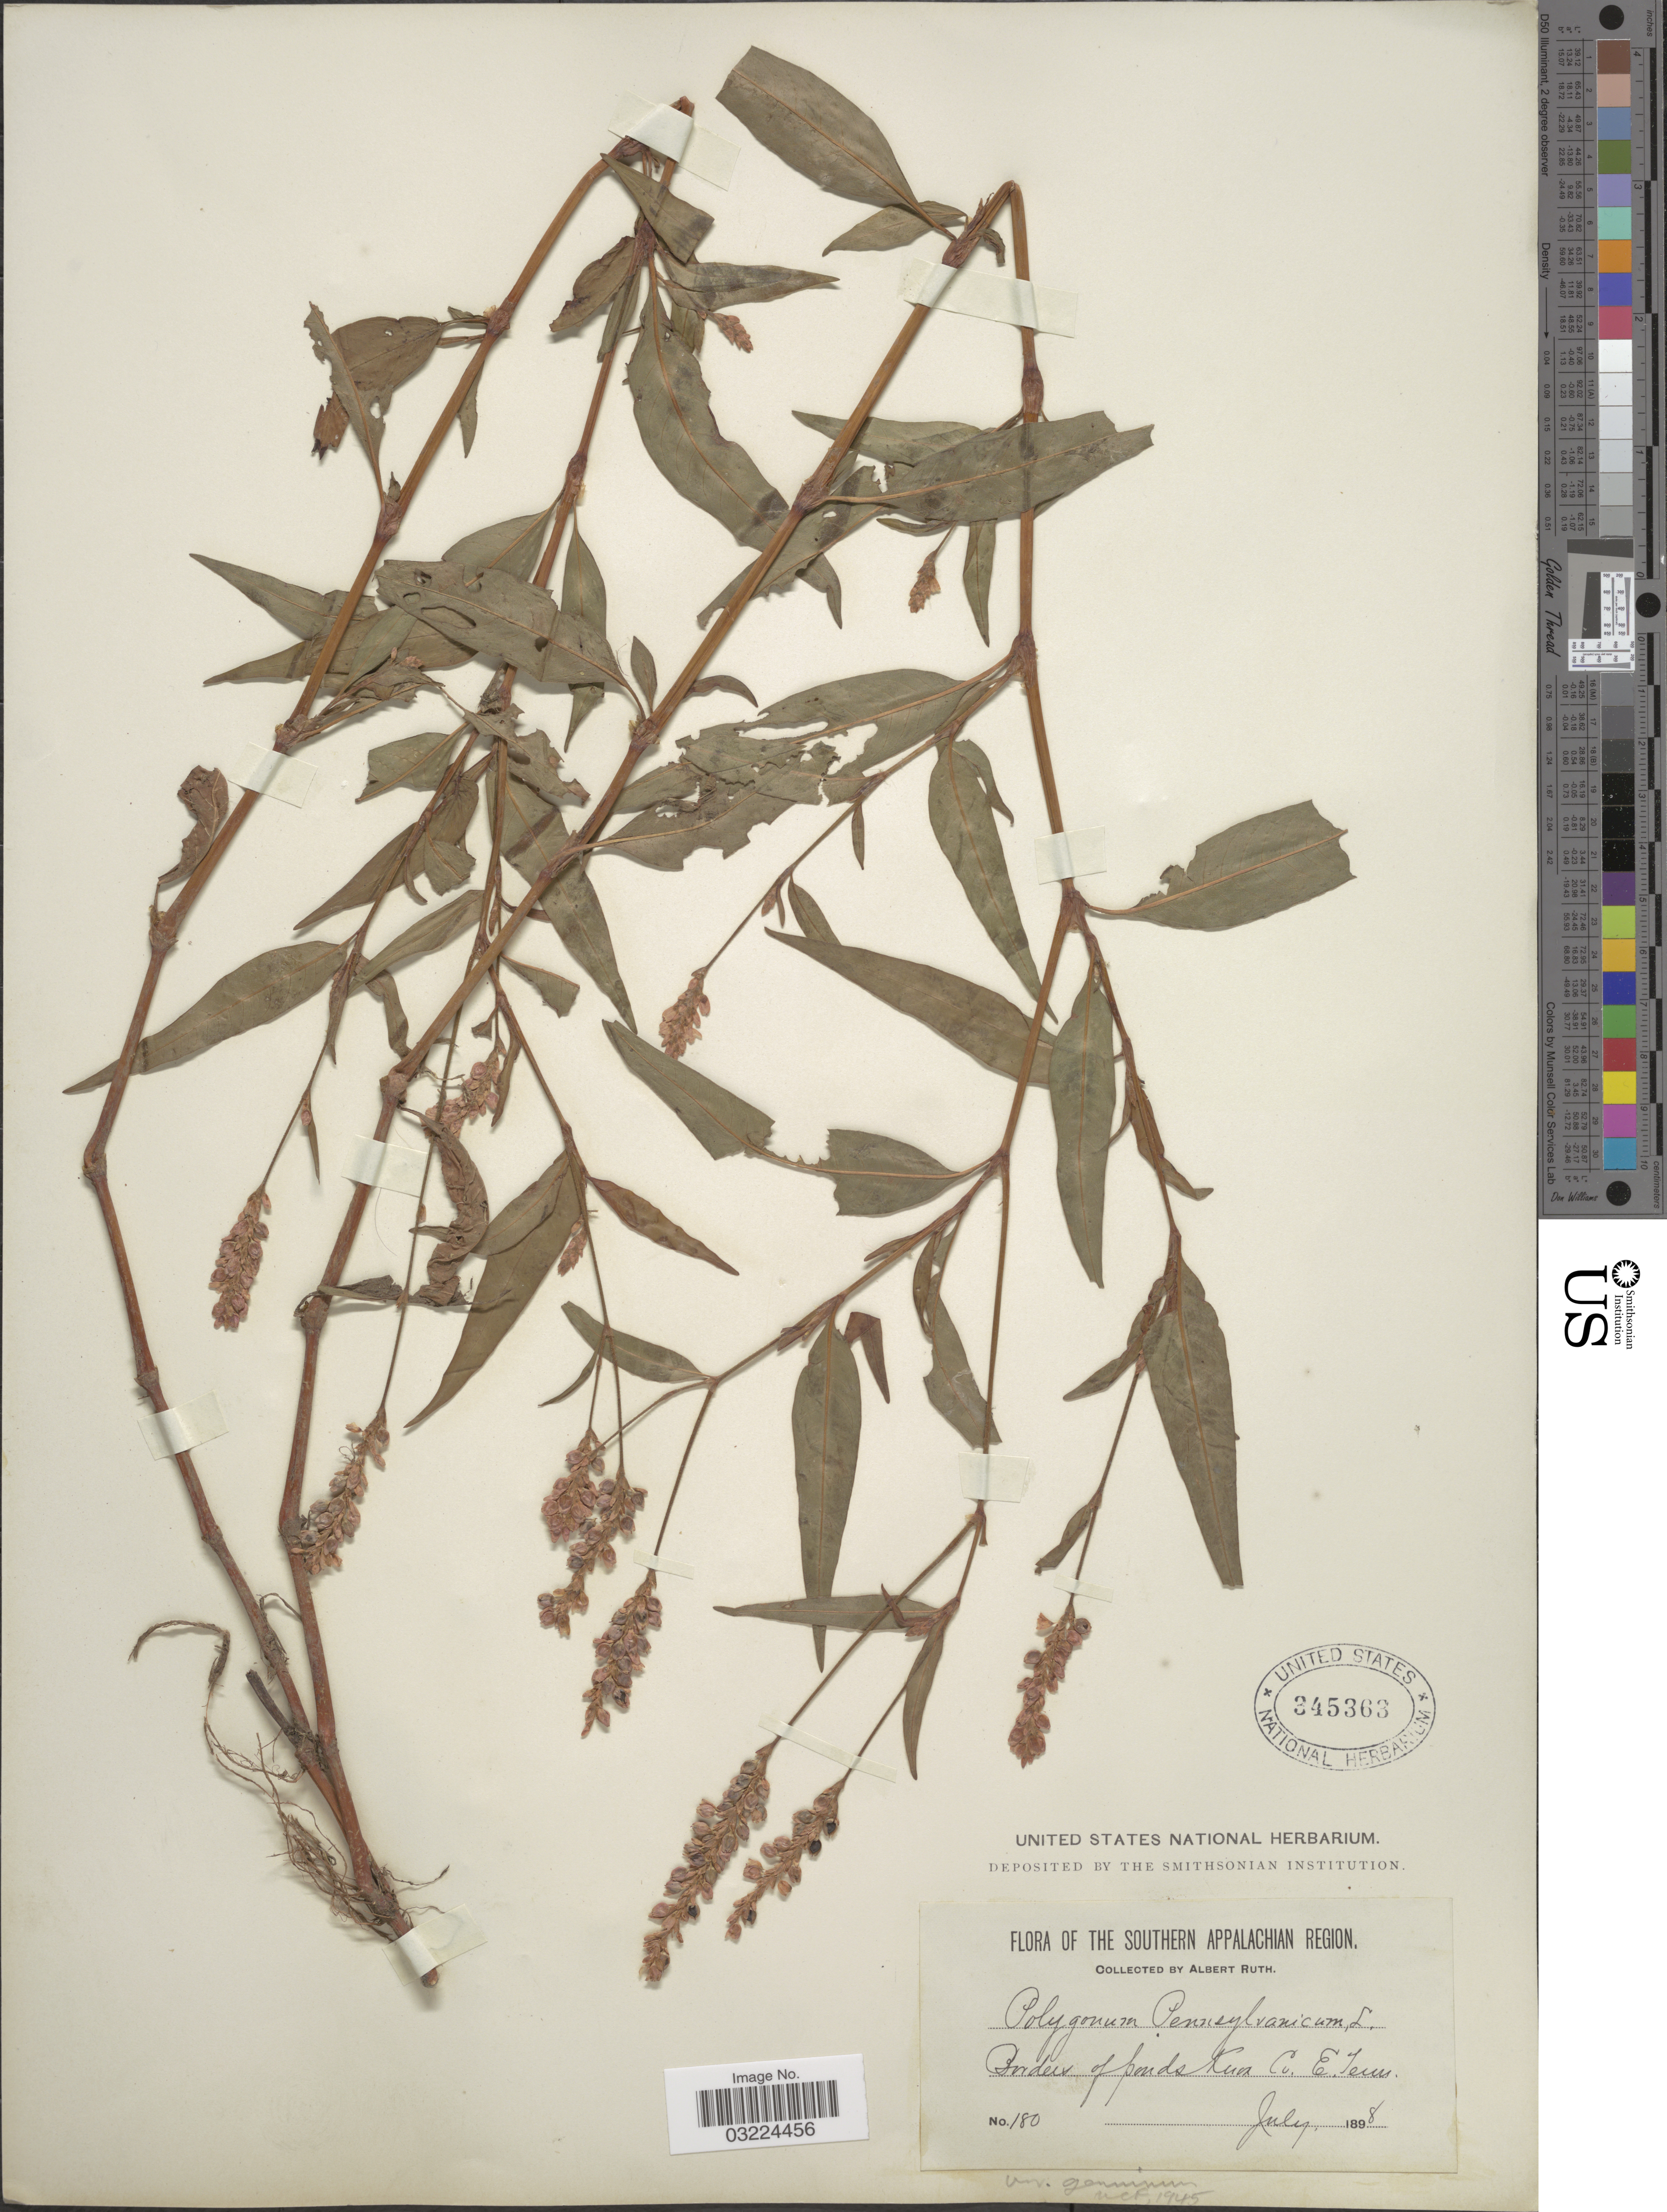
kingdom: Plantae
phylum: Tracheophyta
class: Magnoliopsida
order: Caryophyllales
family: Polygonaceae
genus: Persicaria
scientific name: Persicaria pensylvanica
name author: (L.) M. Gómez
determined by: Atha, D. E.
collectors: A. Ruth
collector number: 180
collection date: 1898-07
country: United States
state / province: Tennessee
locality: Southern Appalchian Region. Border of ponds Knox Co. E. Tenns.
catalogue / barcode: US 345363